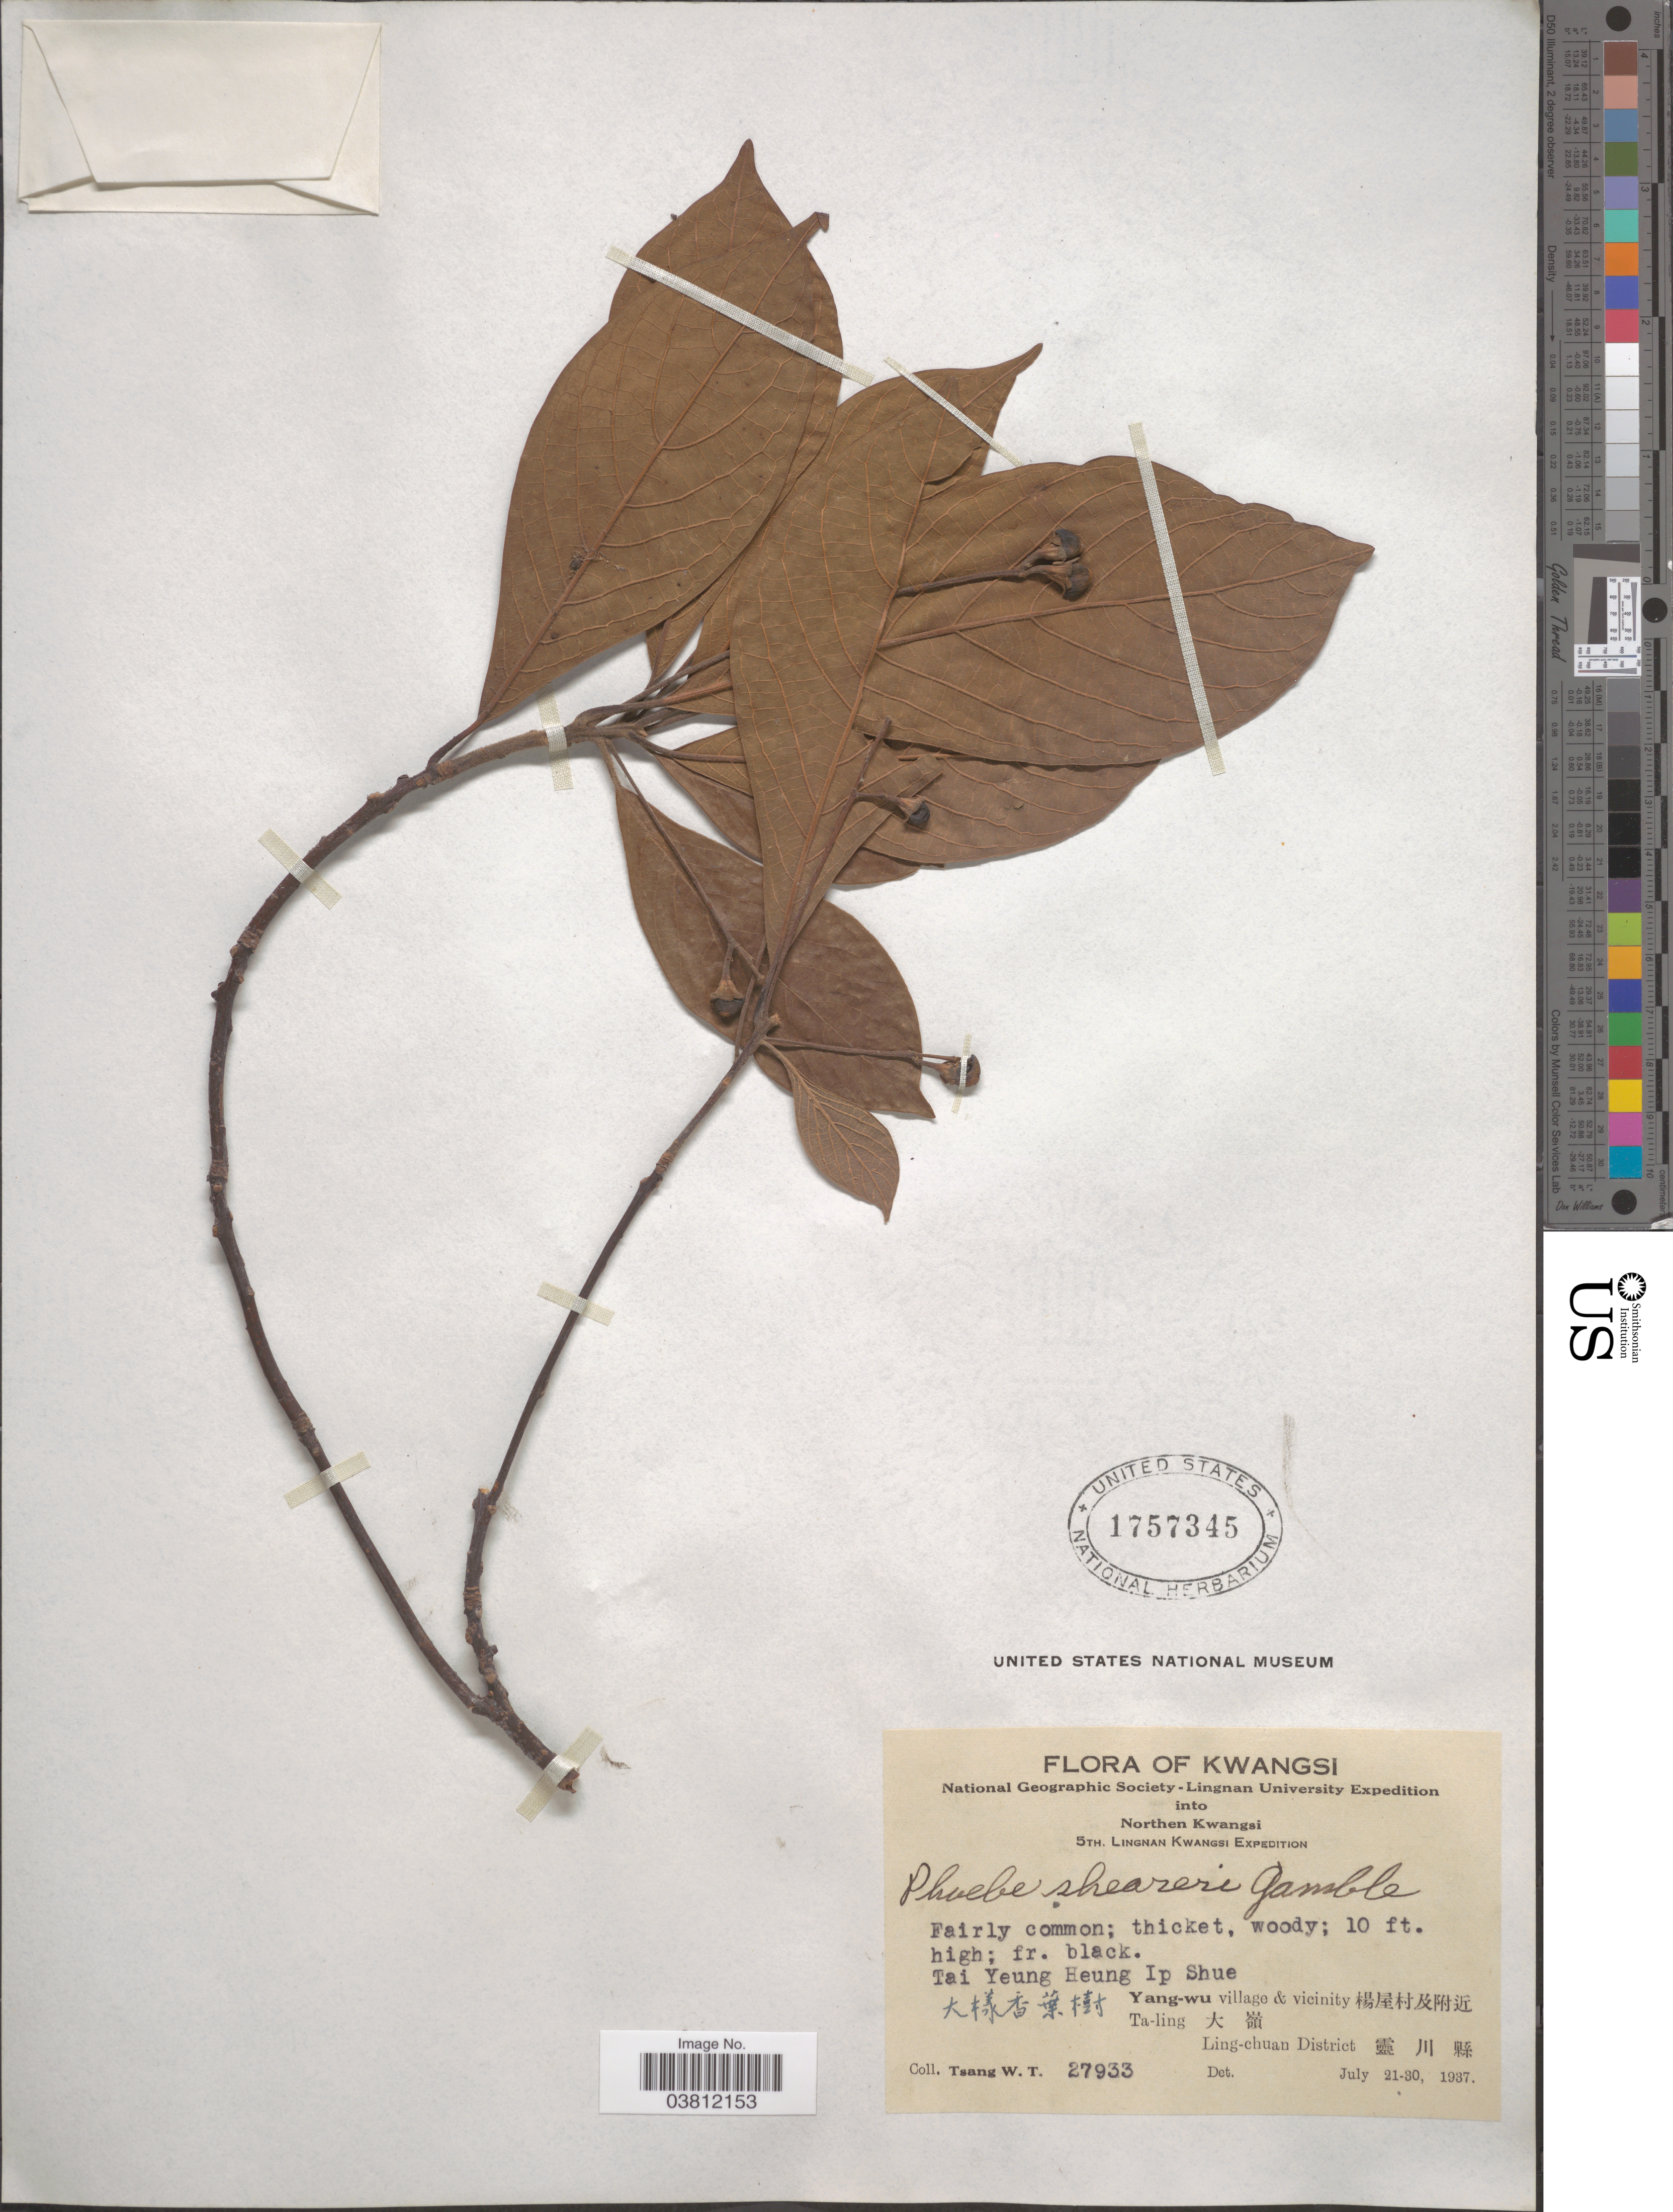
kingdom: Plantae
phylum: Tracheophyta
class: Magnoliopsida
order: Laurales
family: Lauraceae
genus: Phoebe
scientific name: Phoebe sheareri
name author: (Hemsl.) Gamble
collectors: W. T. Tsang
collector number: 27933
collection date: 1937-07-21/1937-07-30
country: China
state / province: Guangxi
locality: Kwangsi. Northern Kwangsi. Tai Yeung Heung Ip Shue. Yang-wu village & vicinity X. Ta-ling X. Ling-chuan District X.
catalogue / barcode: US 1757345